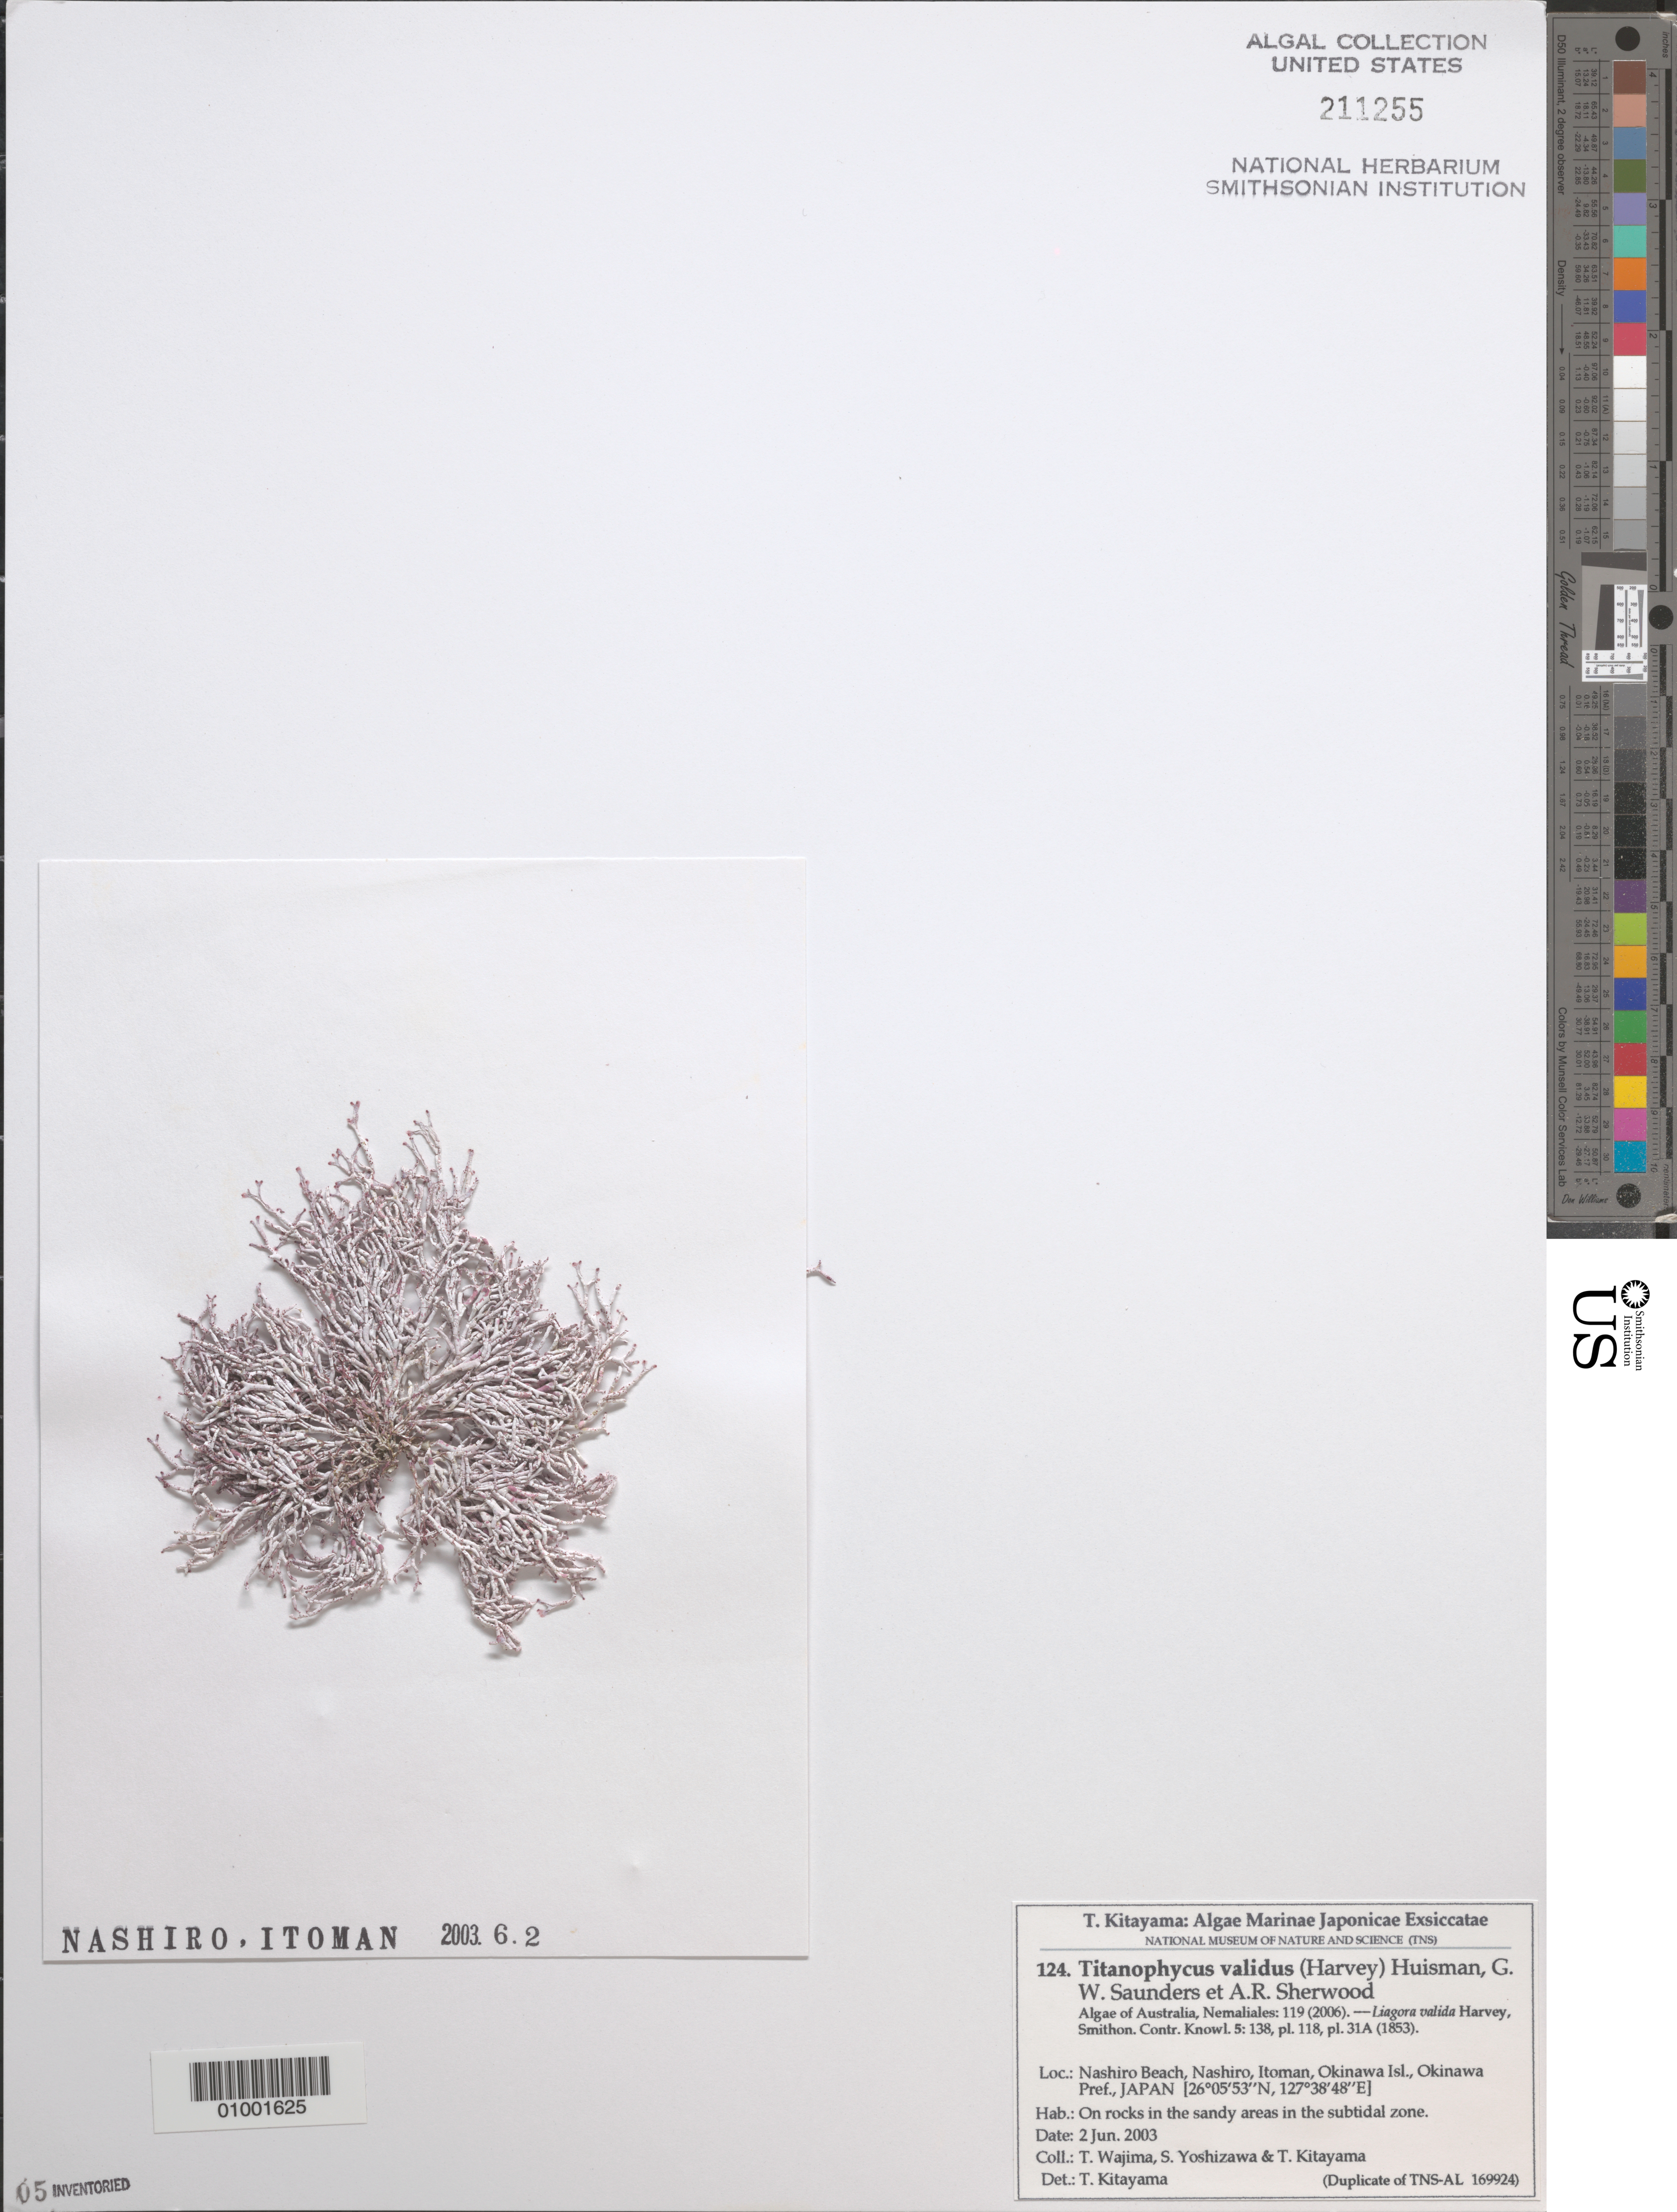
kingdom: Plantae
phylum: Rhodophyta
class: Florideophyceae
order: Nemaliales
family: Liagoraceae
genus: Titanophycus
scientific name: Titanophycus validus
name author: (Harv.) Huisman et al.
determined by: Kitayama, T.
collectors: T. Wajima, S. Yoshizawa & T. Kitayama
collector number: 124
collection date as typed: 02 Jun 2003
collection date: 2003-06-02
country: Japan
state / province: Okinawa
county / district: Ryukyu Shoto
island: Okinawa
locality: Nashiro Beach, Nashiro, Itoman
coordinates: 26 05' 53" N, 127 38' 48" E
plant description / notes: Kitayama, T., Algae Marinae Japonicae Exsiccatae, Fasc. V (Nos. 101-125)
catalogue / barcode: US 211255